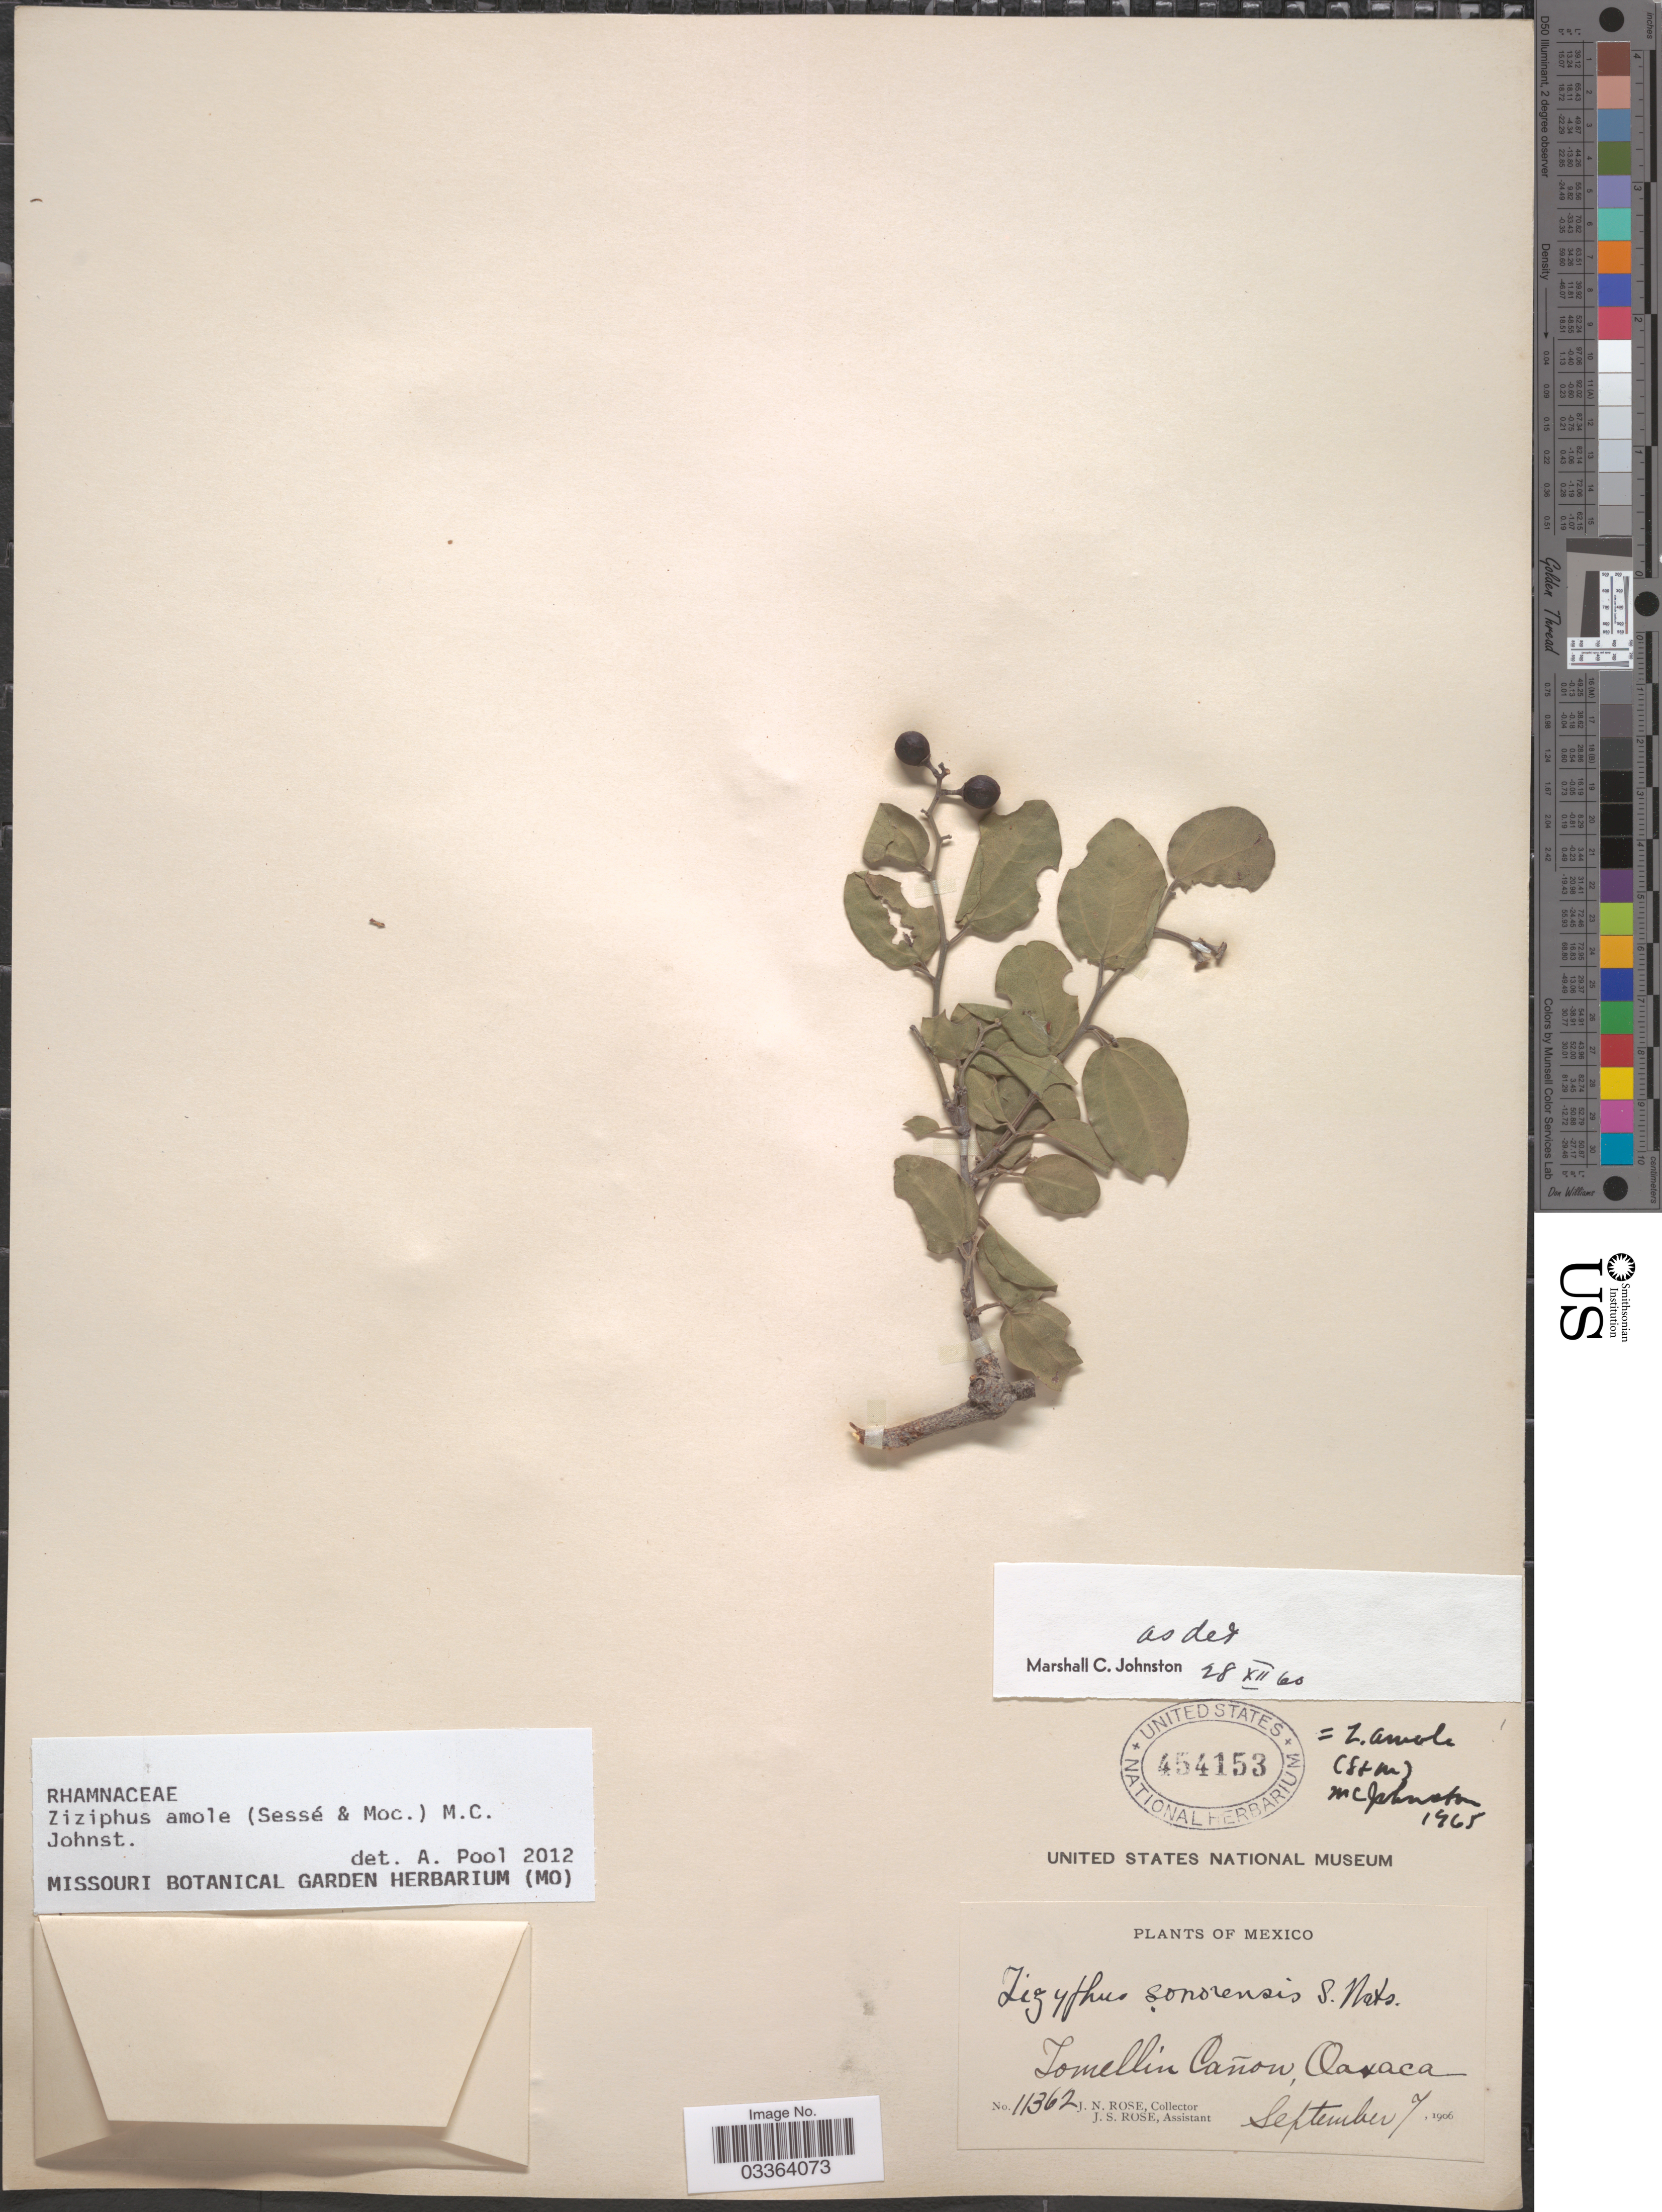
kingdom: Plantae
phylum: Tracheophyta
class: Magnoliopsida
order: Rosales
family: Rhamnaceae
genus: Sarcomphalus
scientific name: Sarcomphalus amole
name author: (Sessé & Moc.) Hauenschild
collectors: J. N. Rose & J. S. Rose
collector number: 11362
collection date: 1906-09-07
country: Mexico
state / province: Oaxaca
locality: Tomellin Cañon.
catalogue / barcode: US 454153